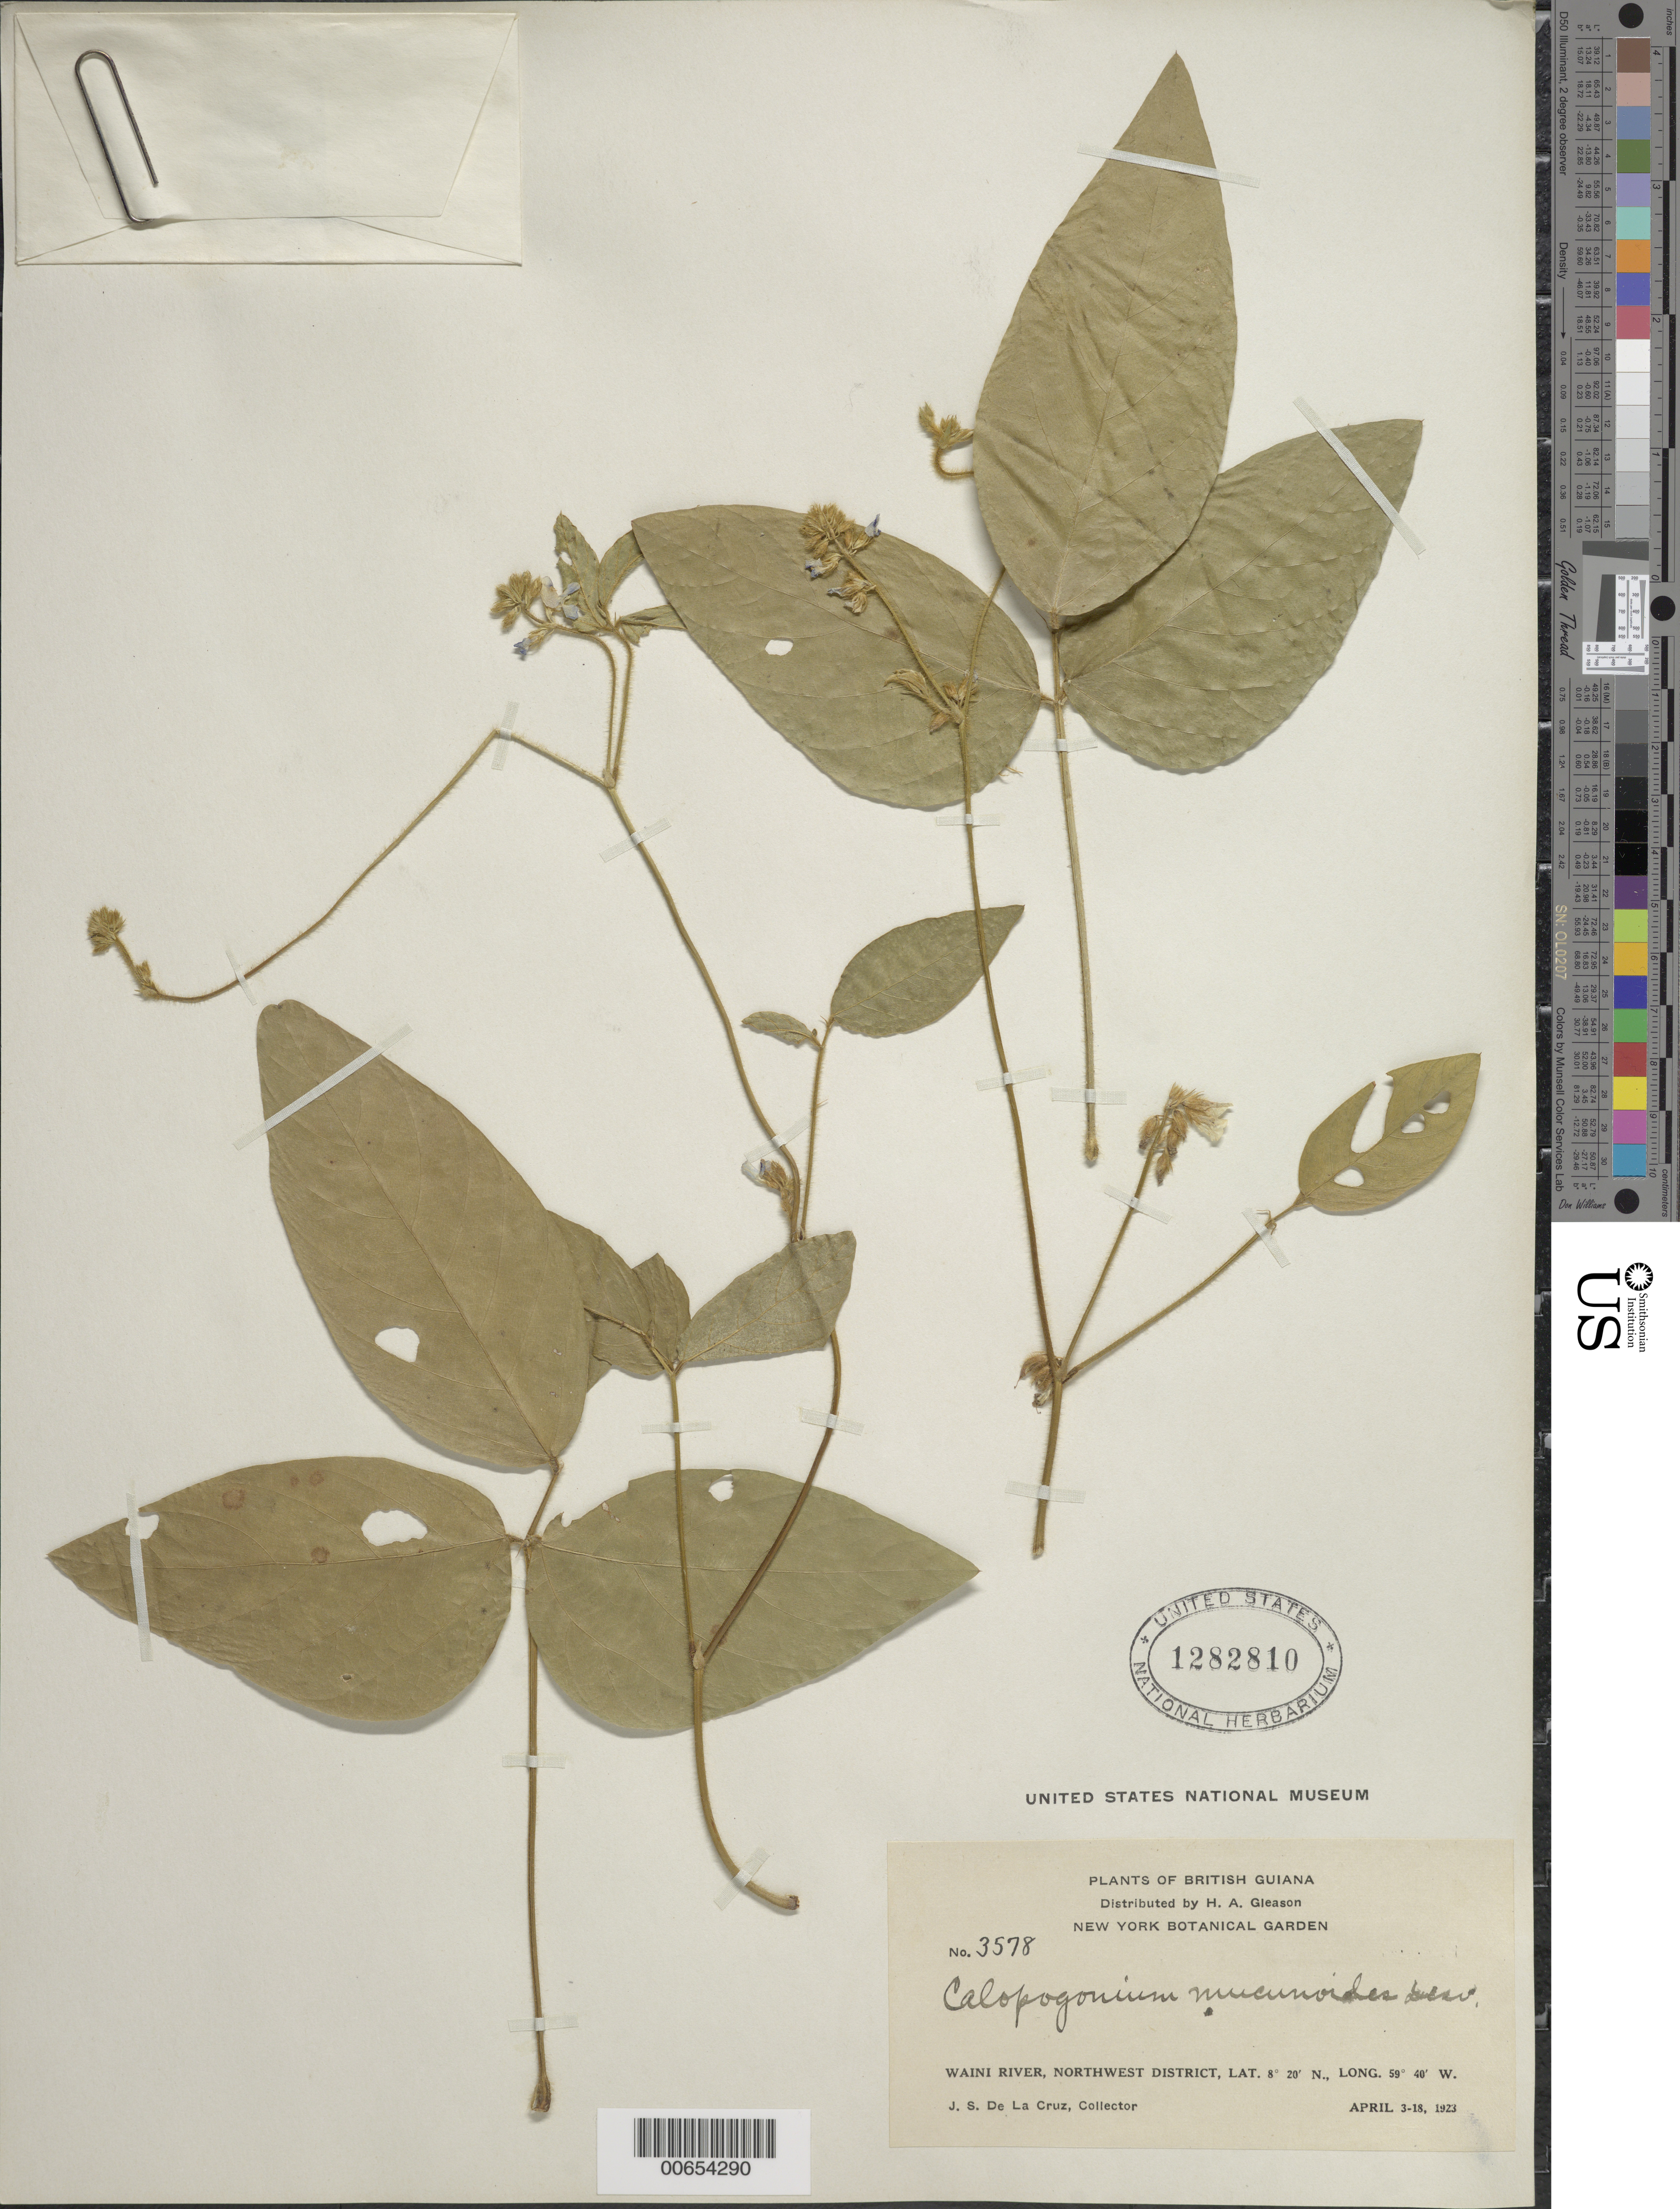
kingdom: Plantae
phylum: Tracheophyta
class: Magnoliopsida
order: Fabales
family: Fabaceae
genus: Calopogonium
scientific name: Calopogonium mucunoides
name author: Desv.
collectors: J. S. de la Cruz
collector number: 3578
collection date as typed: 3-Apr-23 to 18-Apr-23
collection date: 1923-04-03/1923-04-18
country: Guyana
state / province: Barima-Waini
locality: Waini R., NW District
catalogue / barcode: US 1282810